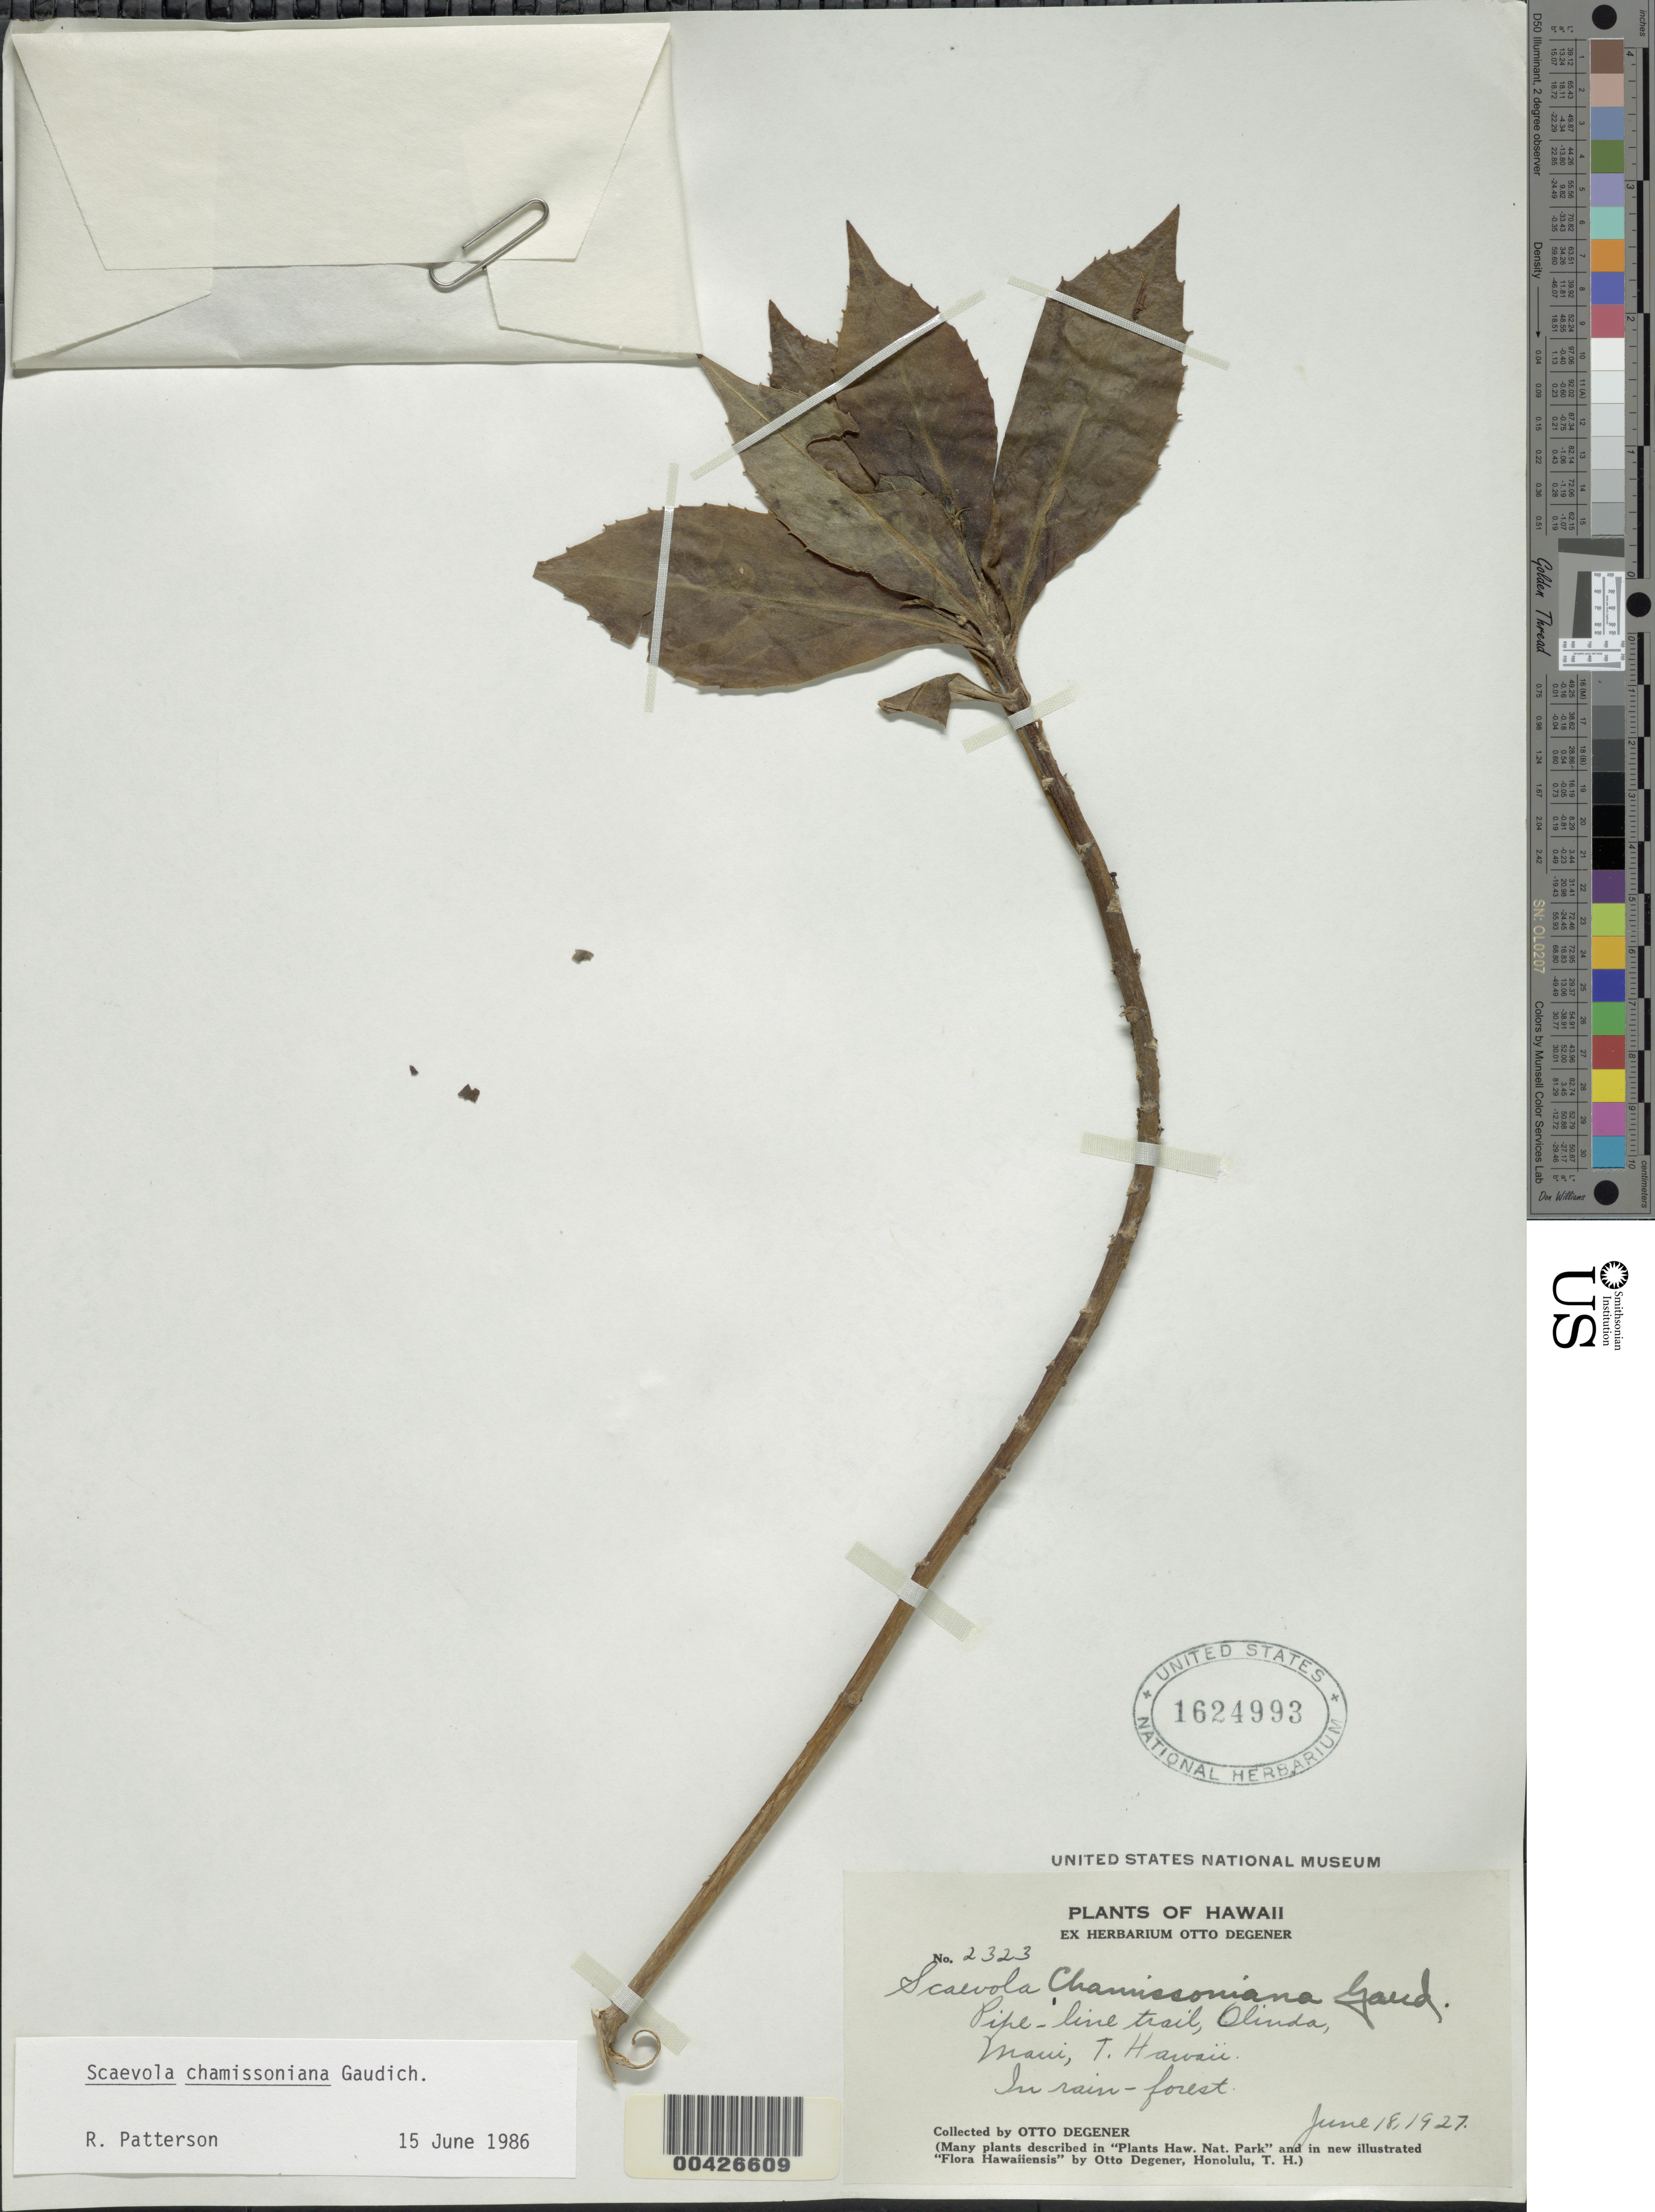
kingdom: Plantae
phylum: Tracheophyta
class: Magnoliopsida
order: Asterales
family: Goodeniaceae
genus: Scaevola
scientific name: Scaevola chamissoniana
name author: Gaudich.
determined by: Patterson, R.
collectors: O. Degener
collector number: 2323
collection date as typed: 18 Jun 1927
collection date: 1927-06-18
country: United States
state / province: Hawaii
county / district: Maui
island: Maui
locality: Pipe-line trail, Olinda, Maui, T. Hawaii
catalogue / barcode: US 1624993